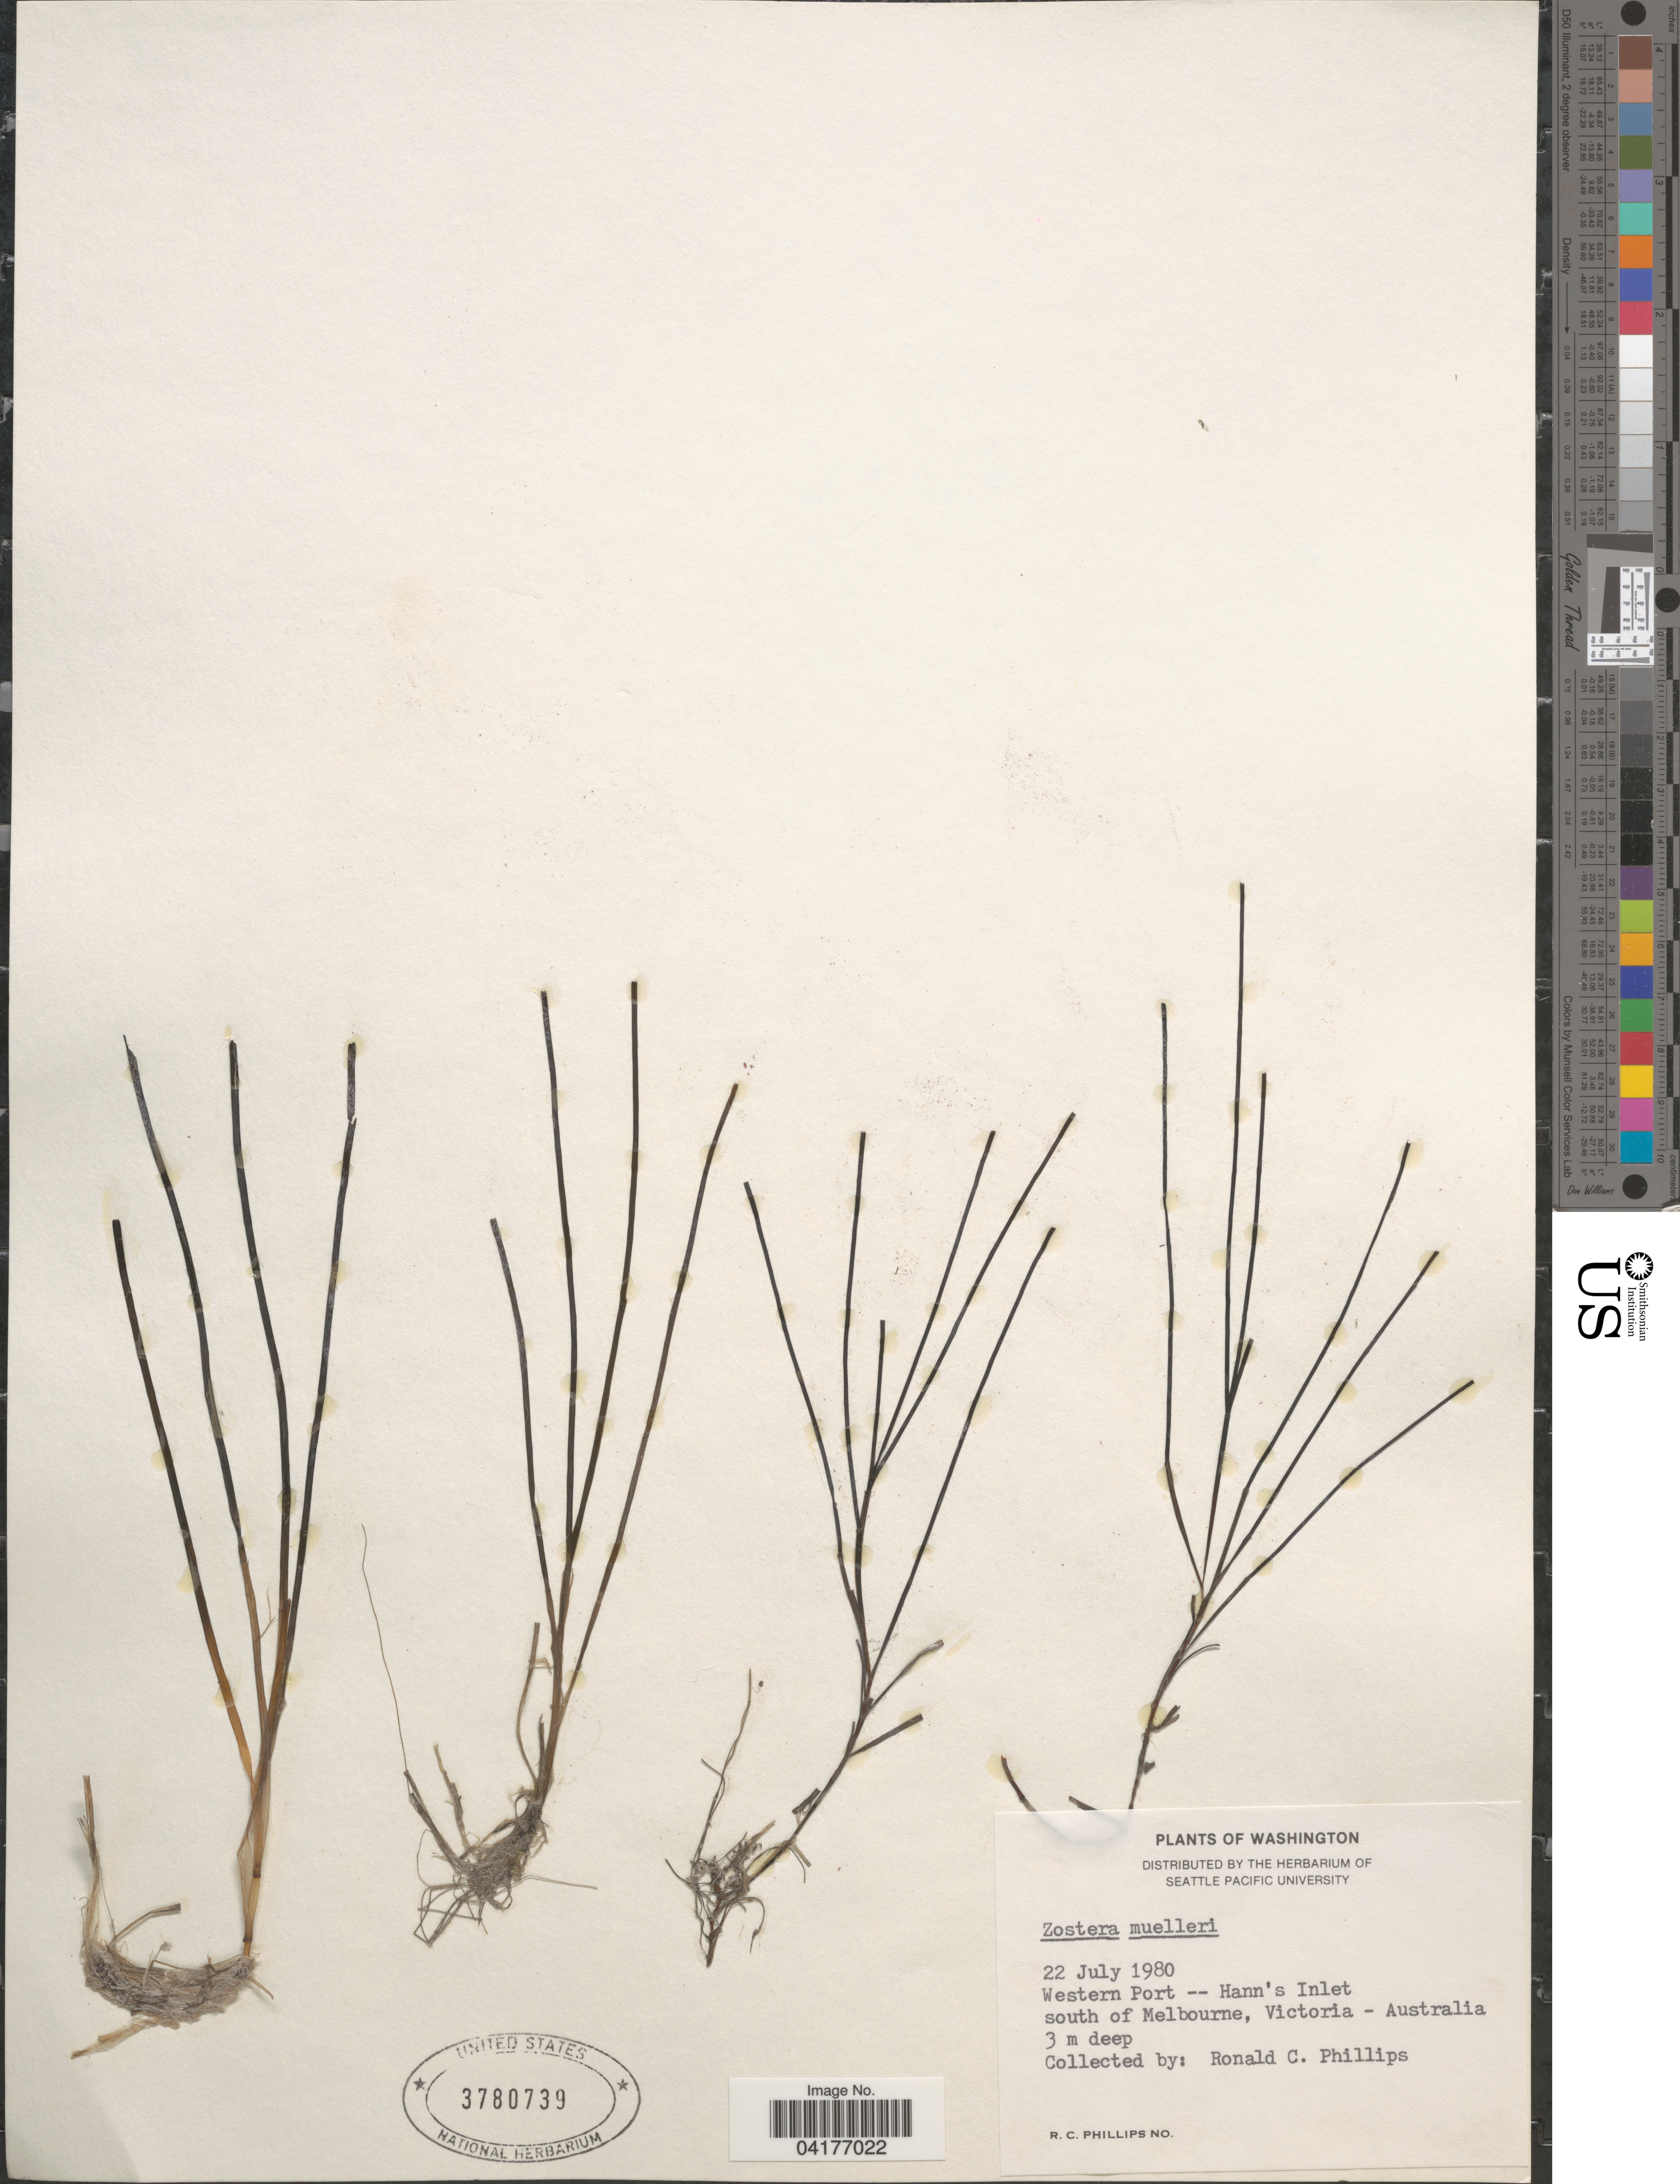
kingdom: Plantae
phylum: Tracheophyta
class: Liliopsida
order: Alismatales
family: Zosteraceae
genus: Zostera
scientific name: Zostera mucronata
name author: Hartog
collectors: R. C. Phillips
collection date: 1980-07-22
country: Australia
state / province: Victoria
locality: Western Port -- Hann's Inlet south of Melbourne, Victoria.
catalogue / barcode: US 3780739